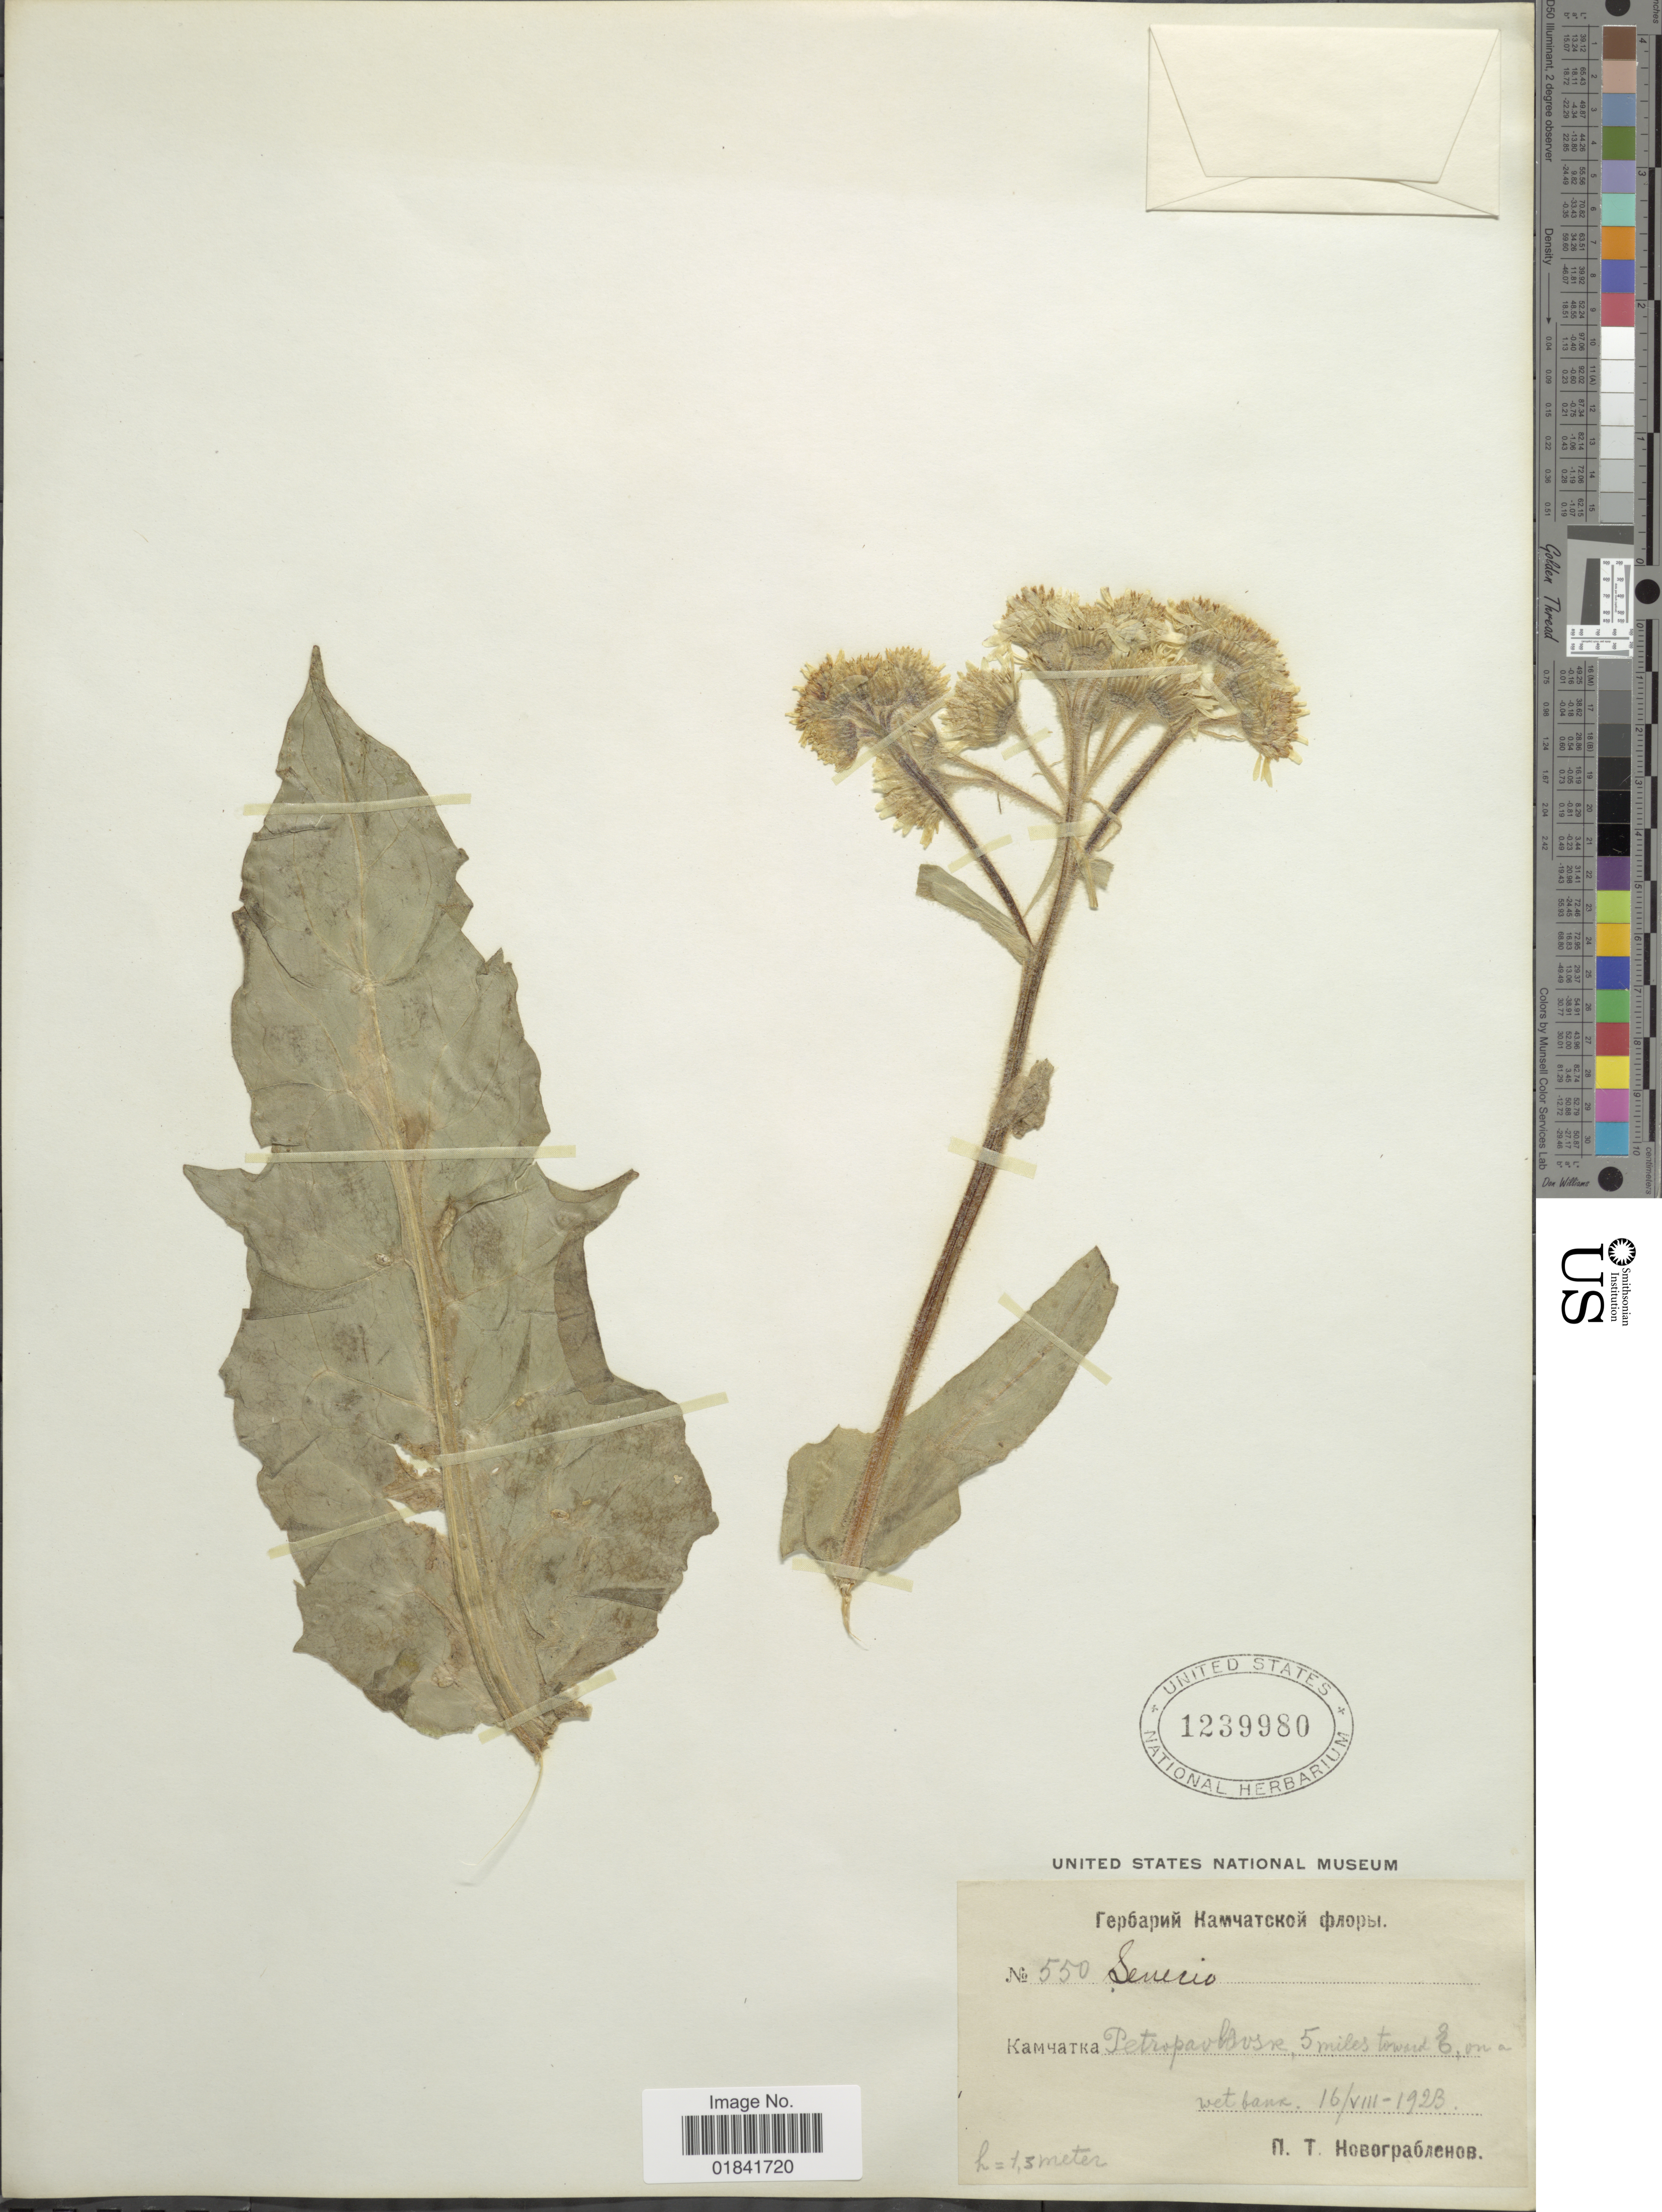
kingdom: Plantae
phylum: Tracheophyta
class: Magnoliopsida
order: Asterales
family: Asteraceae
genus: Senecio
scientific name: Senecio sp.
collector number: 550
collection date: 1923-08-16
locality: Petropavlose, 5 miles toward E, on a wetbank [interpreted]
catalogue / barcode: US 1239980